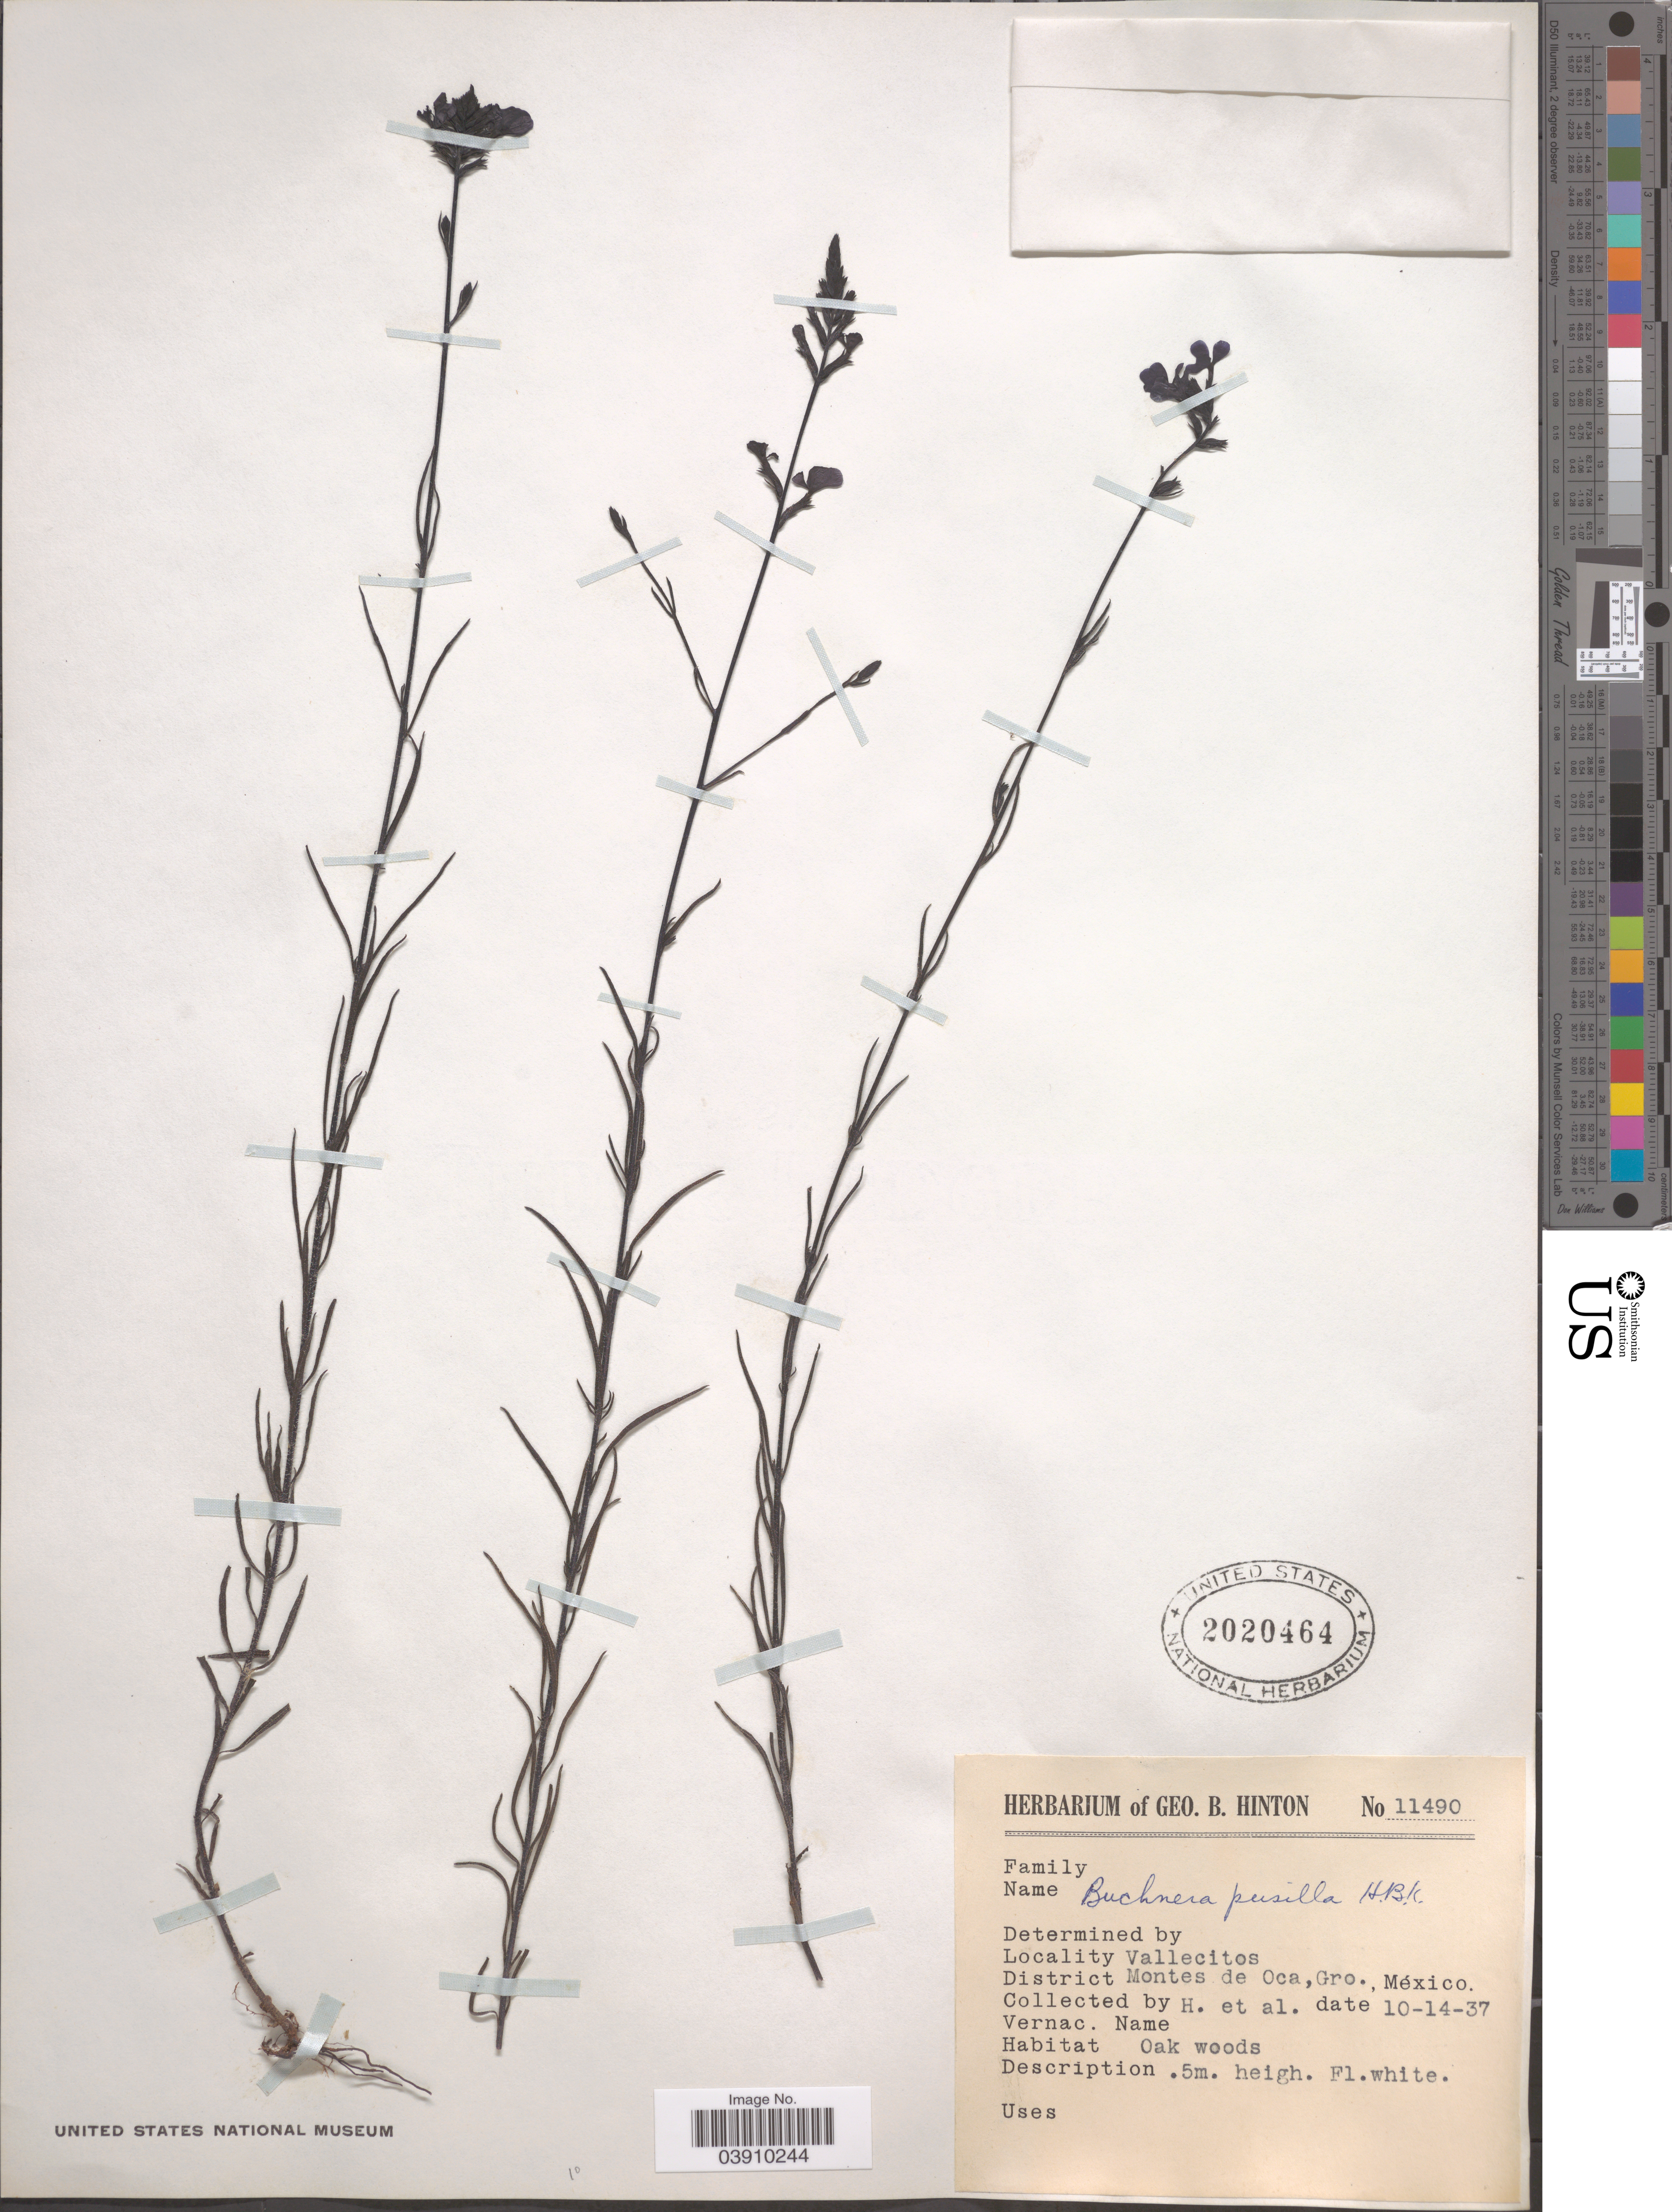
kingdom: Plantae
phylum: Tracheophyta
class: Magnoliopsida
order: Lamiales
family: Orobanchaceae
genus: Buchnera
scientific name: Buchnera pusilla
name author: Kunth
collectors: G. B. Hinton & et al.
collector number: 11490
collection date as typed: Transcribed d/m/y: 14/10/37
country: Mexico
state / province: Guerrero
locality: Vallecitos. District Montes de Oca.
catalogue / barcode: US 2020464